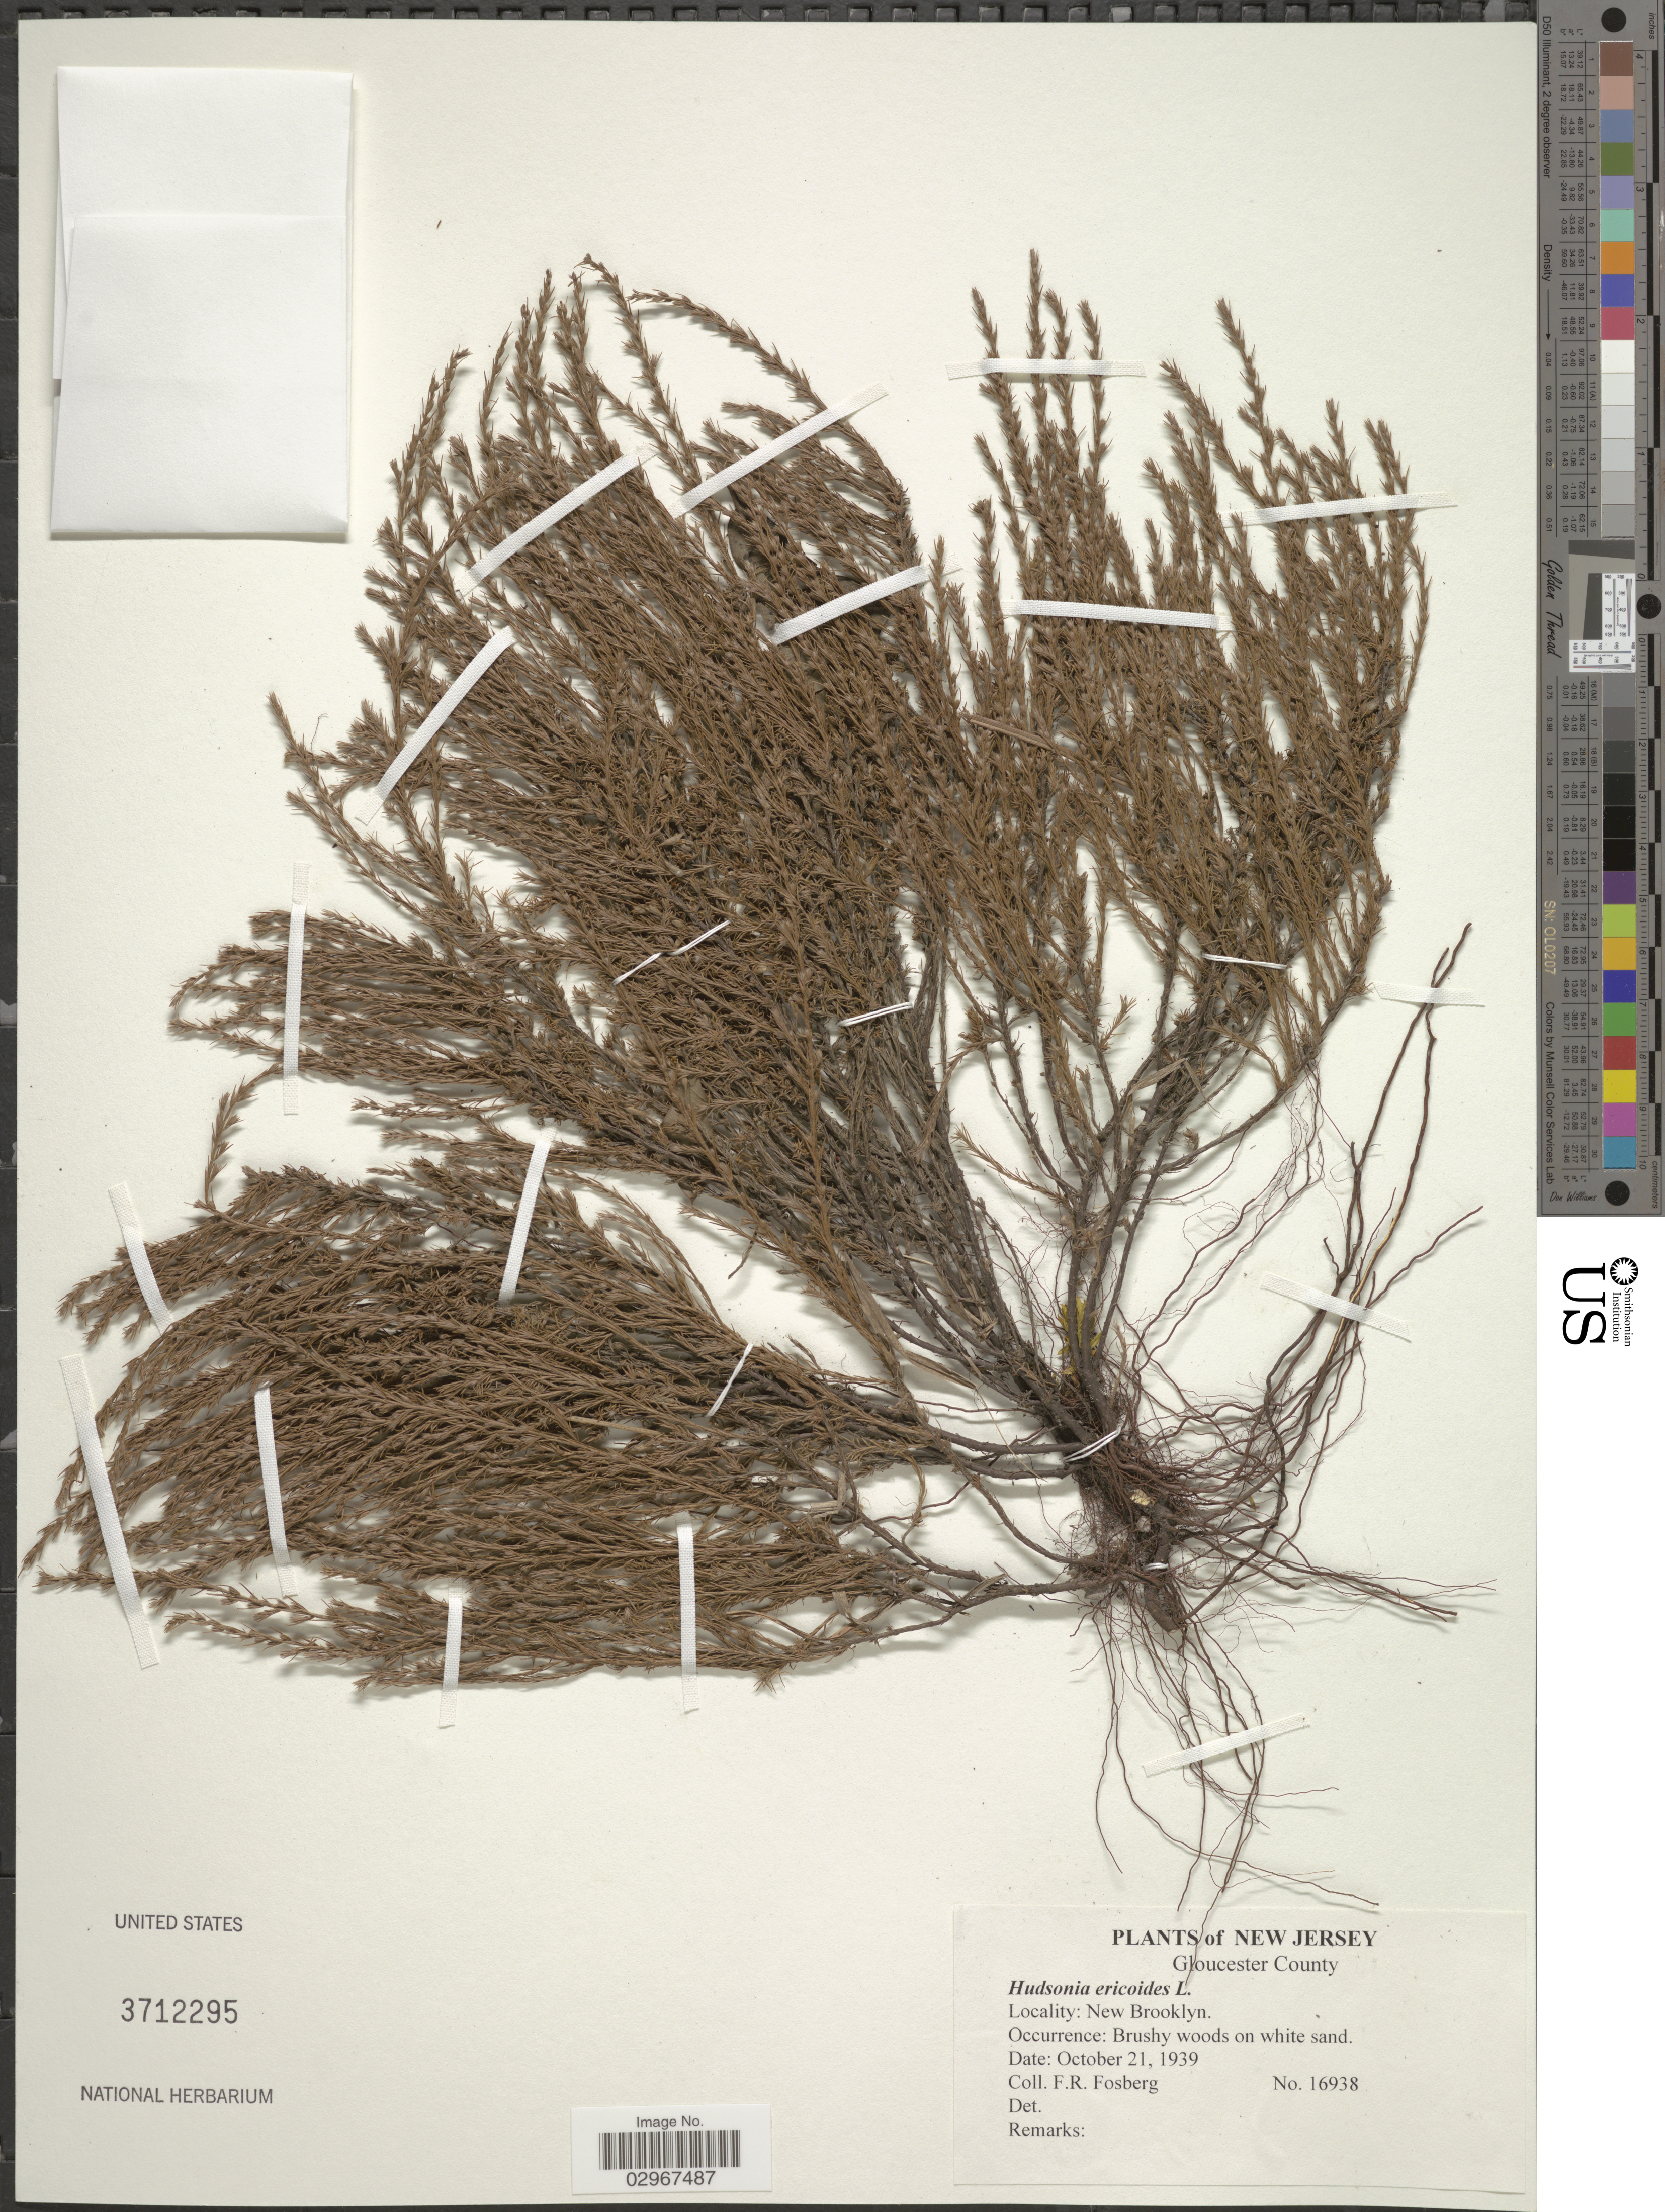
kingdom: Plantae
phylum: Tracheophyta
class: Magnoliopsida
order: Malvales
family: Cistaceae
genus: Hudsonia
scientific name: Hudsonia ericoides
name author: L.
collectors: F. R. Fosberg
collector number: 16938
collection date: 1939-10-21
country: United States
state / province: New Jersey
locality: Gloucester County. New Brooklyn.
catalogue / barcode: US 3712295